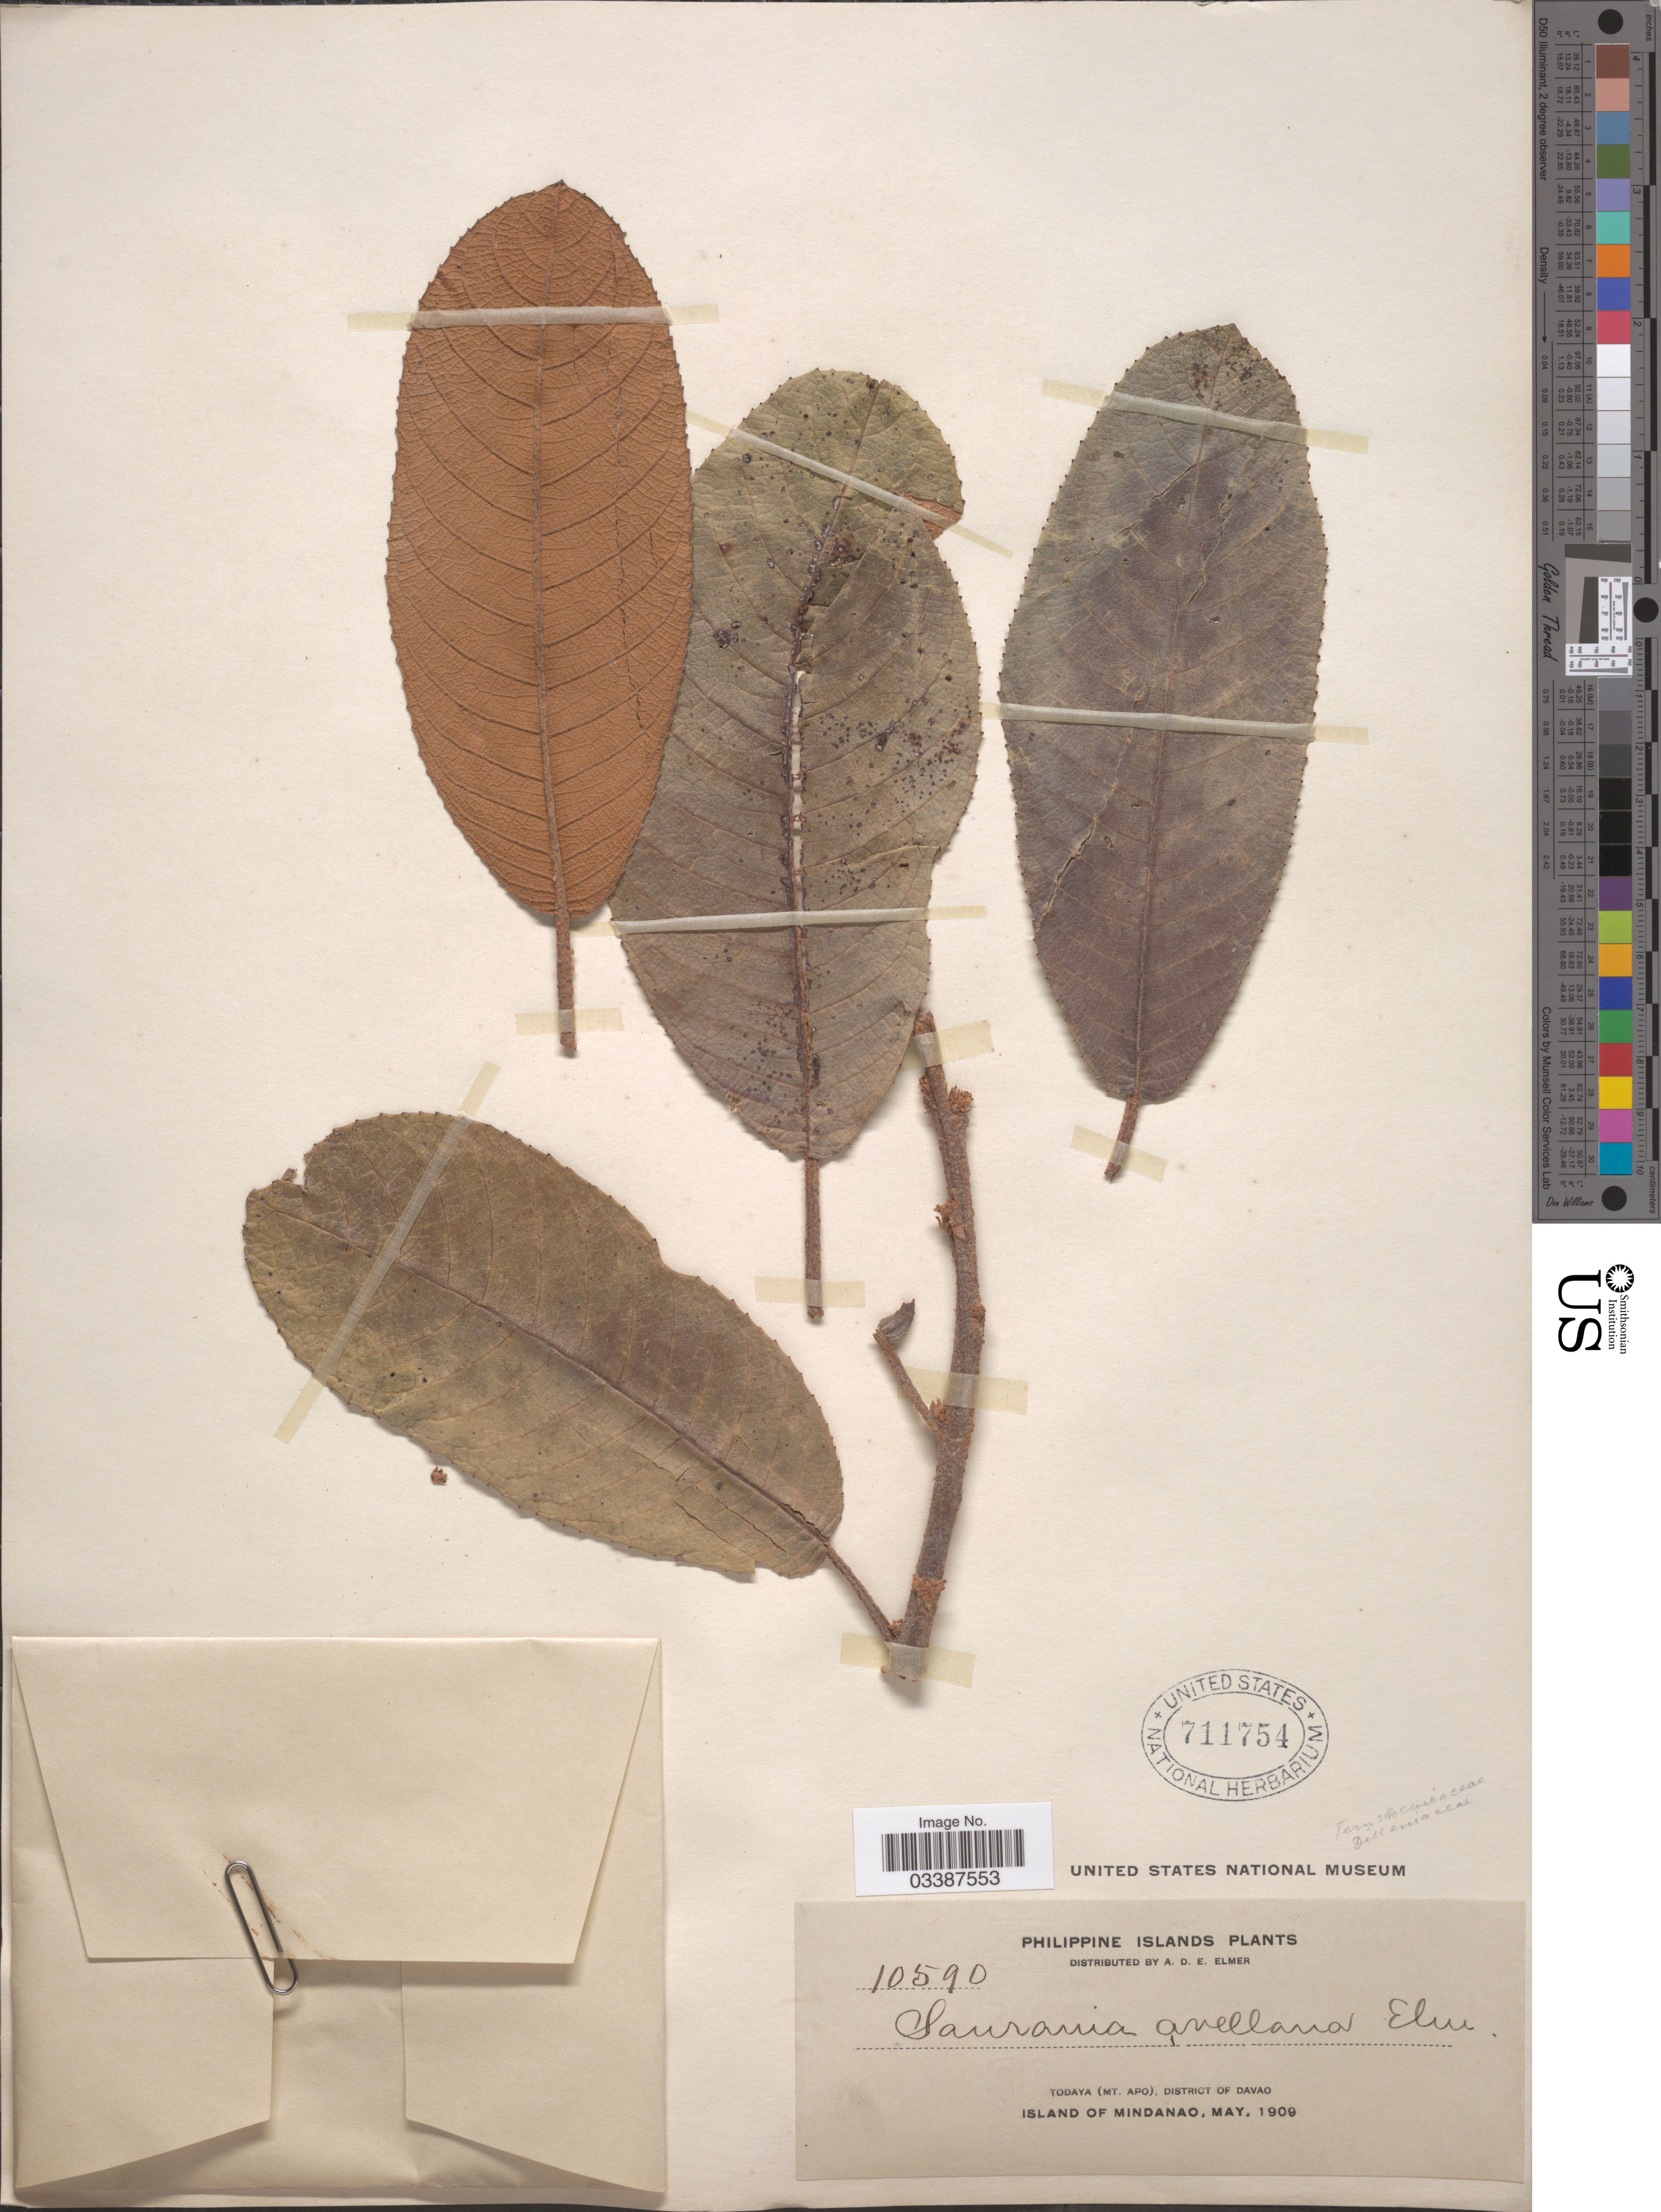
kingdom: Plantae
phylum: Tracheophyta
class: Magnoliopsida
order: Ericales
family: Actinidiaceae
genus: Saurauia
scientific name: Saurauia avellana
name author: Elmer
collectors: A. D. E. Elmer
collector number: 10590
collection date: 1909-05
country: Philippines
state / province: Davao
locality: Philippine Islands, Todaya (Mt. Apo), District of Davao, Island of Mindanao.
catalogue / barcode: US 711754